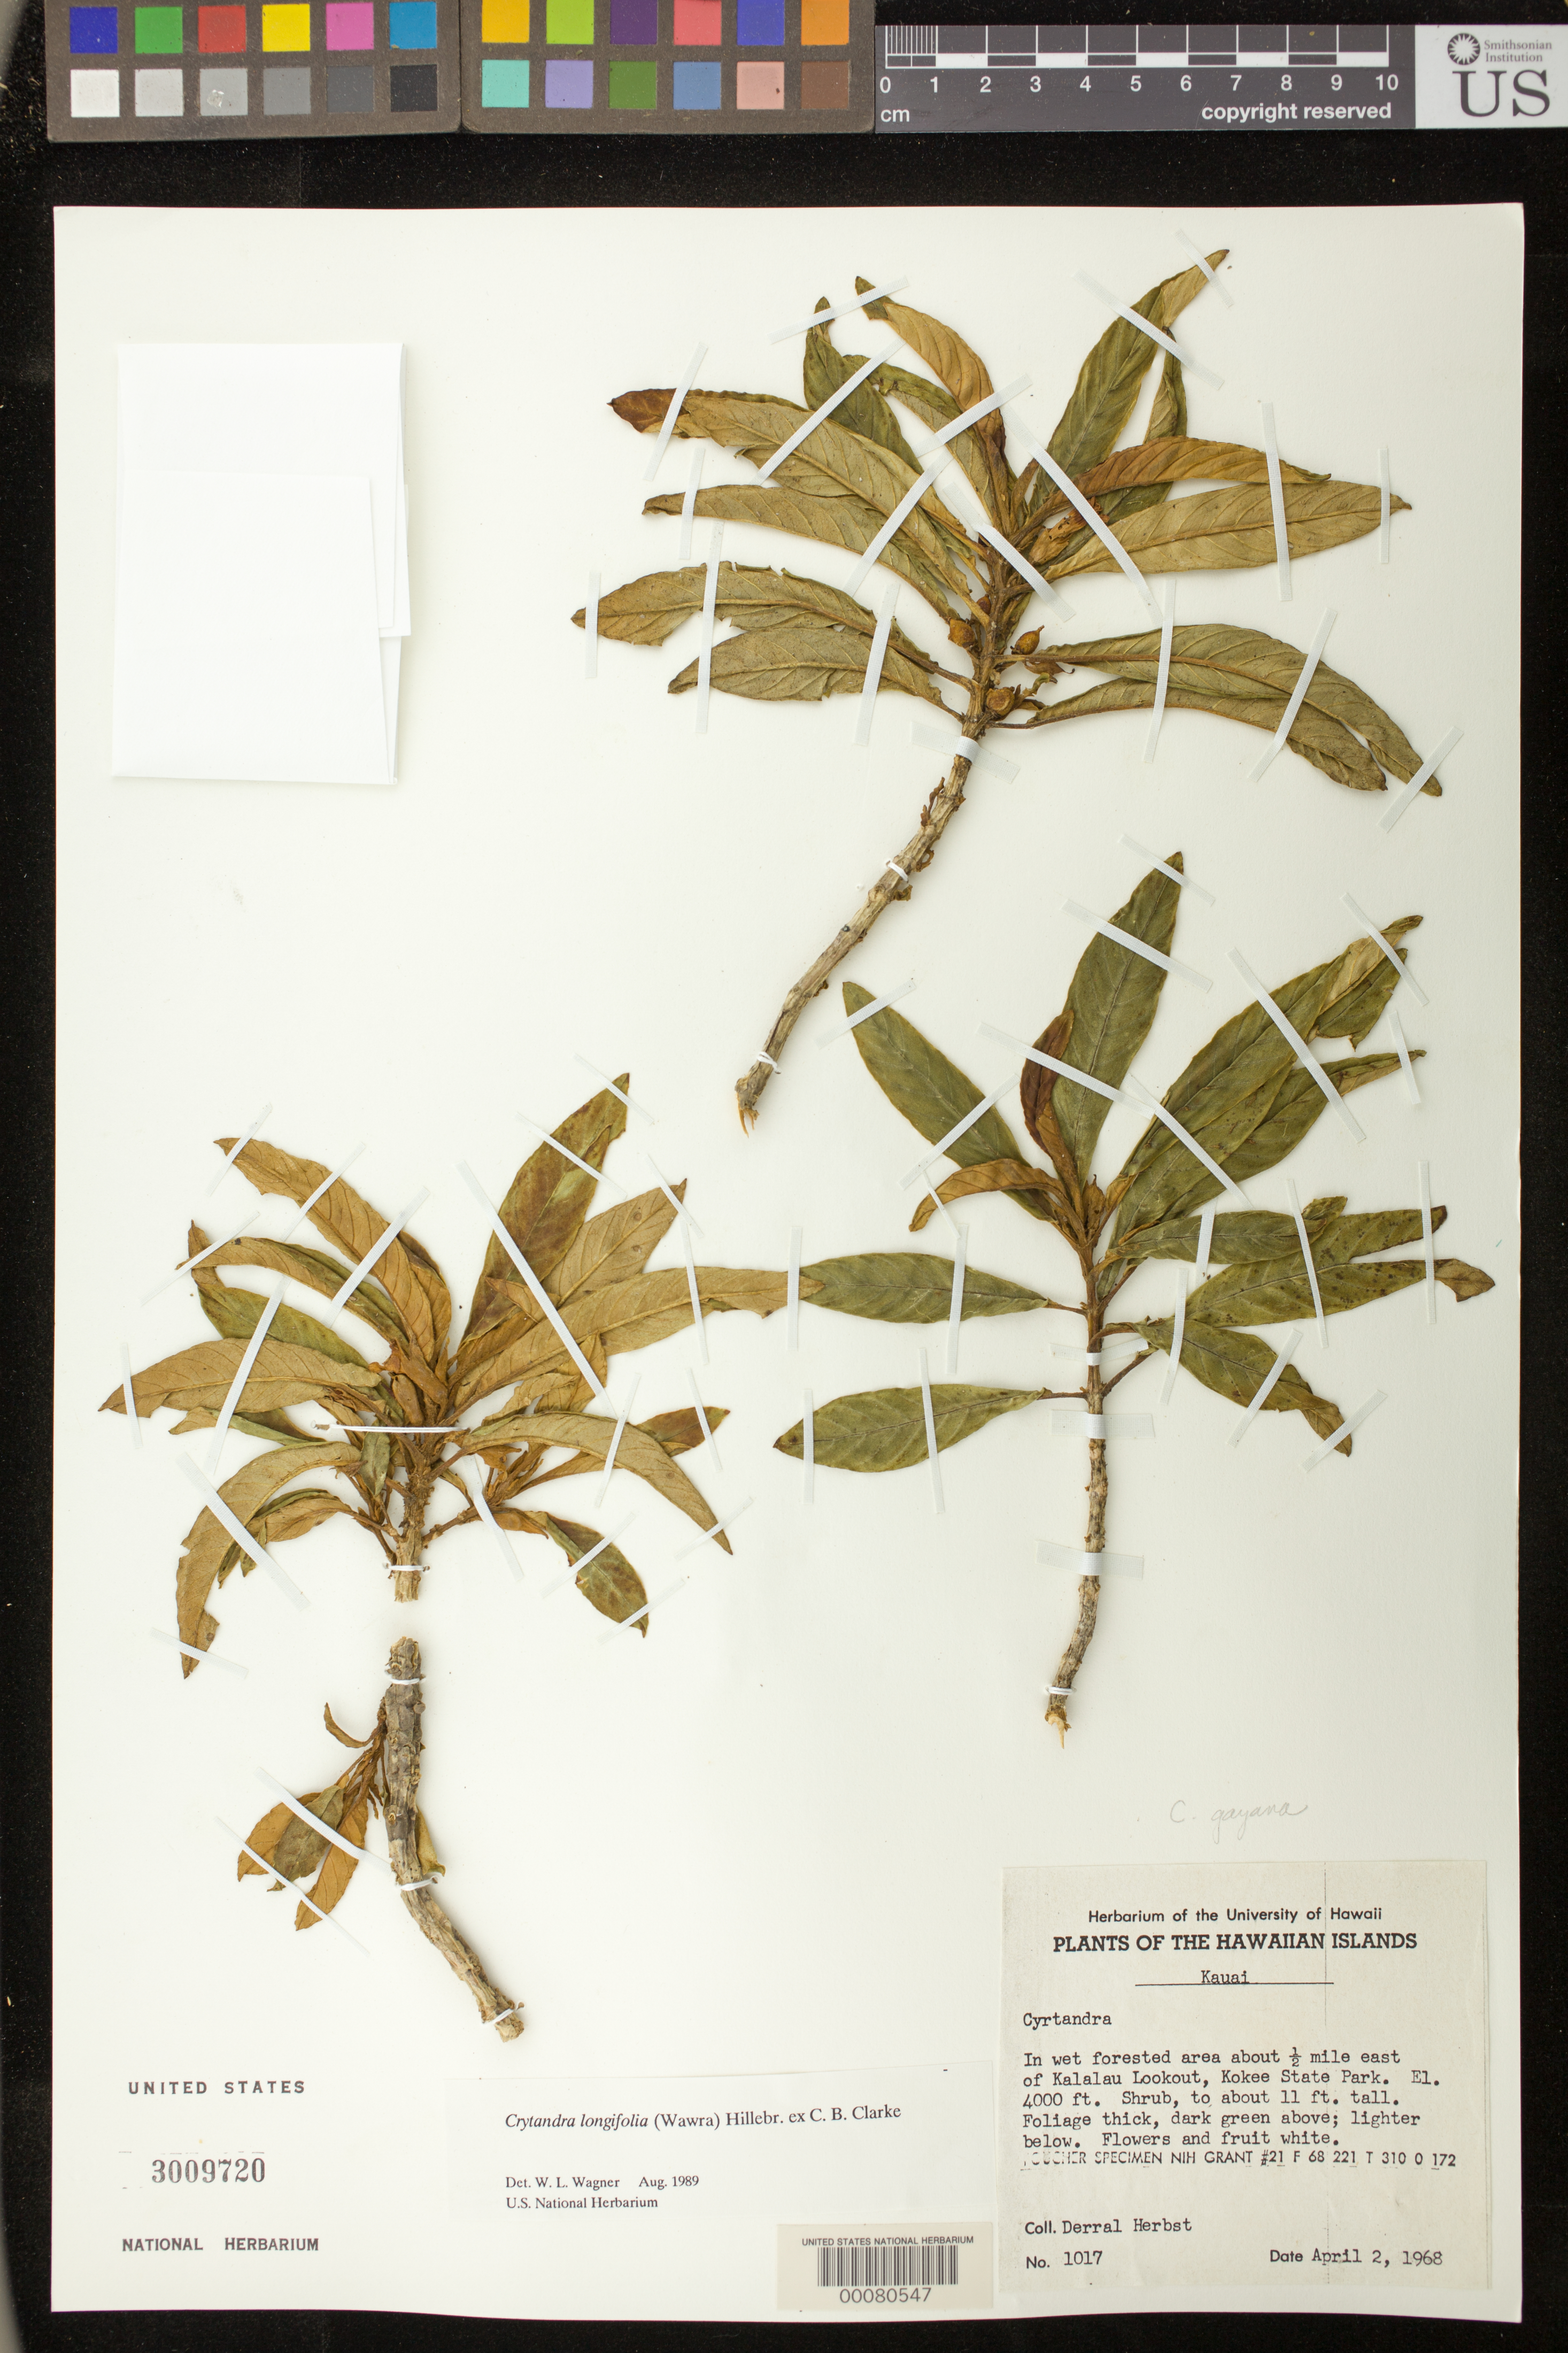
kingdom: Plantae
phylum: Tracheophyta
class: Magnoliopsida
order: Lamiales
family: Gesneriaceae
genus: Cyrtandra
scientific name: Cyrtandra longifolia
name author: (Wawra) Hillebr. ex C.B. Clarke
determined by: Wagner, W. L., (BOT), Smithsonian Institution - National Museum of Natural History (UNITED STATES)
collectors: D. R. Herbst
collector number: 1017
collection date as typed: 02 Apr 1968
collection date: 1968-04-02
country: United States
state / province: Hawaii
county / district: Kauai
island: Kaua'i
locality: About 1/2 mi E of Kalalau lookout, Kokee state park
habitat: In wet forested area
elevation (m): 1219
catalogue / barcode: US 3009720